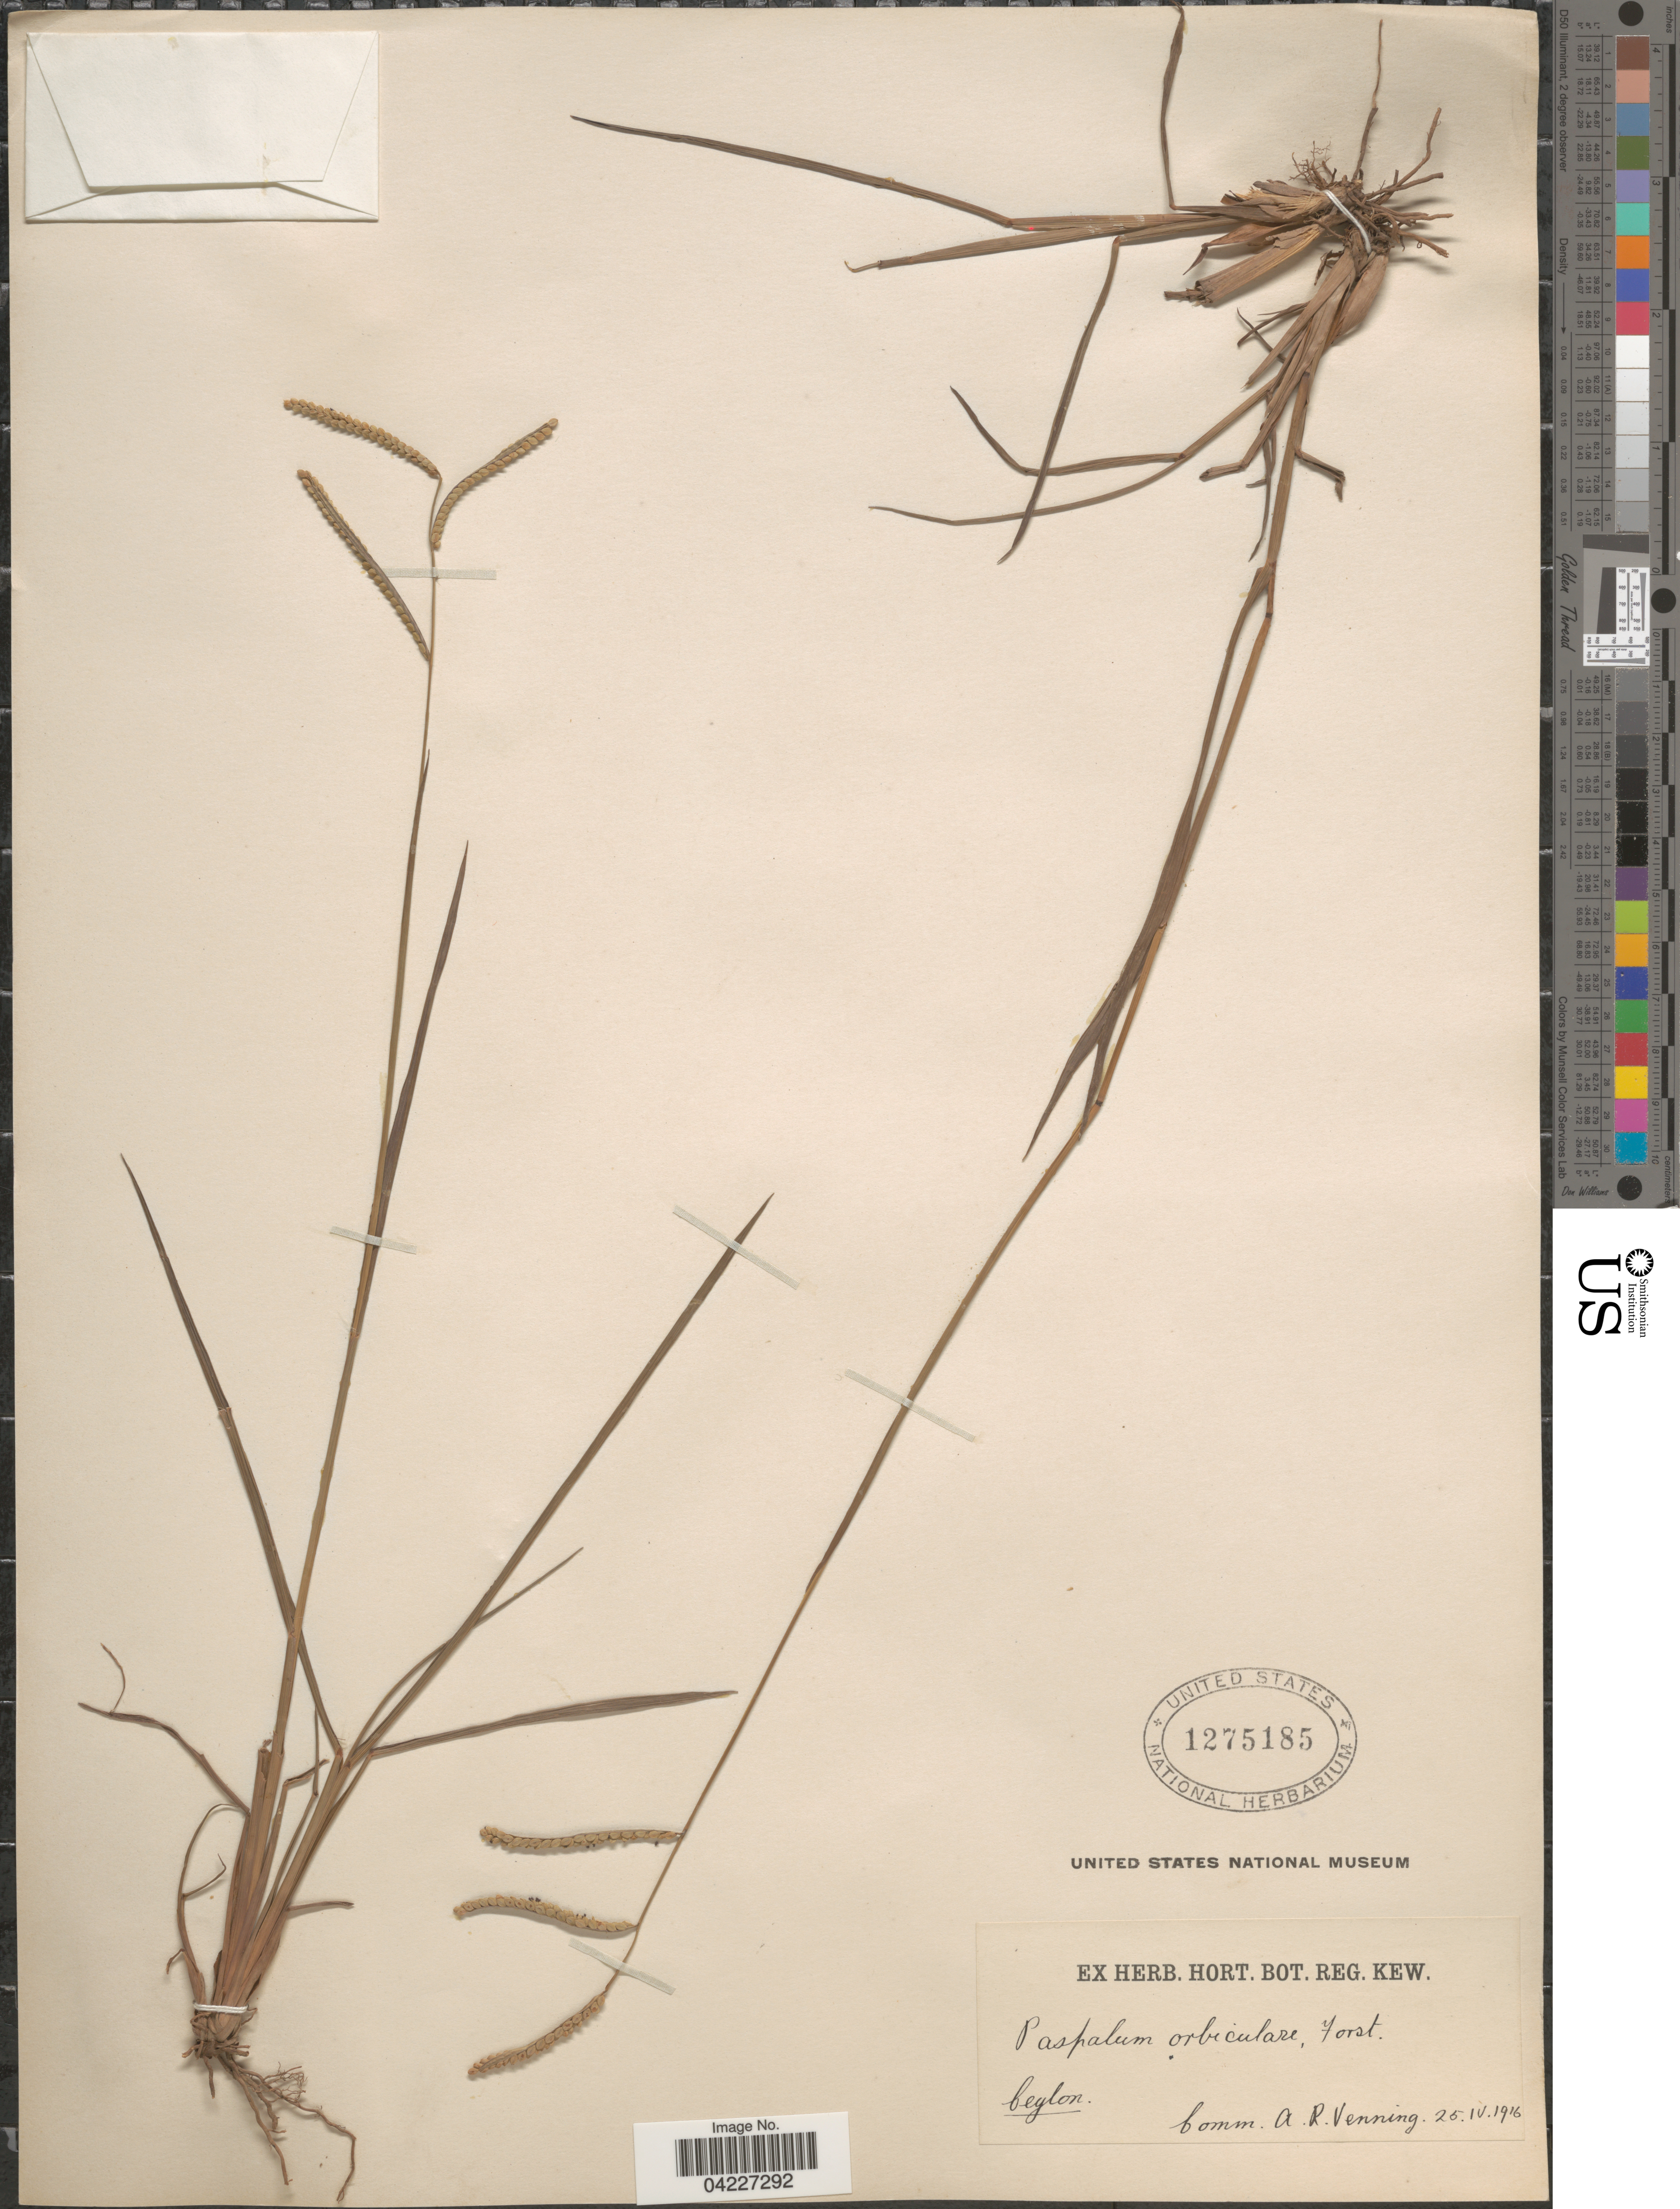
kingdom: Plantae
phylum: Tracheophyta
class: Liliopsida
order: Poales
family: Poaceae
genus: Paspalum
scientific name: Paspalum orbiculare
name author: G. Forst.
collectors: Ex herb. Hort. Bot. Reg. Kew.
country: Sri Lanka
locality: Ceylon.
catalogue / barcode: US 1275185